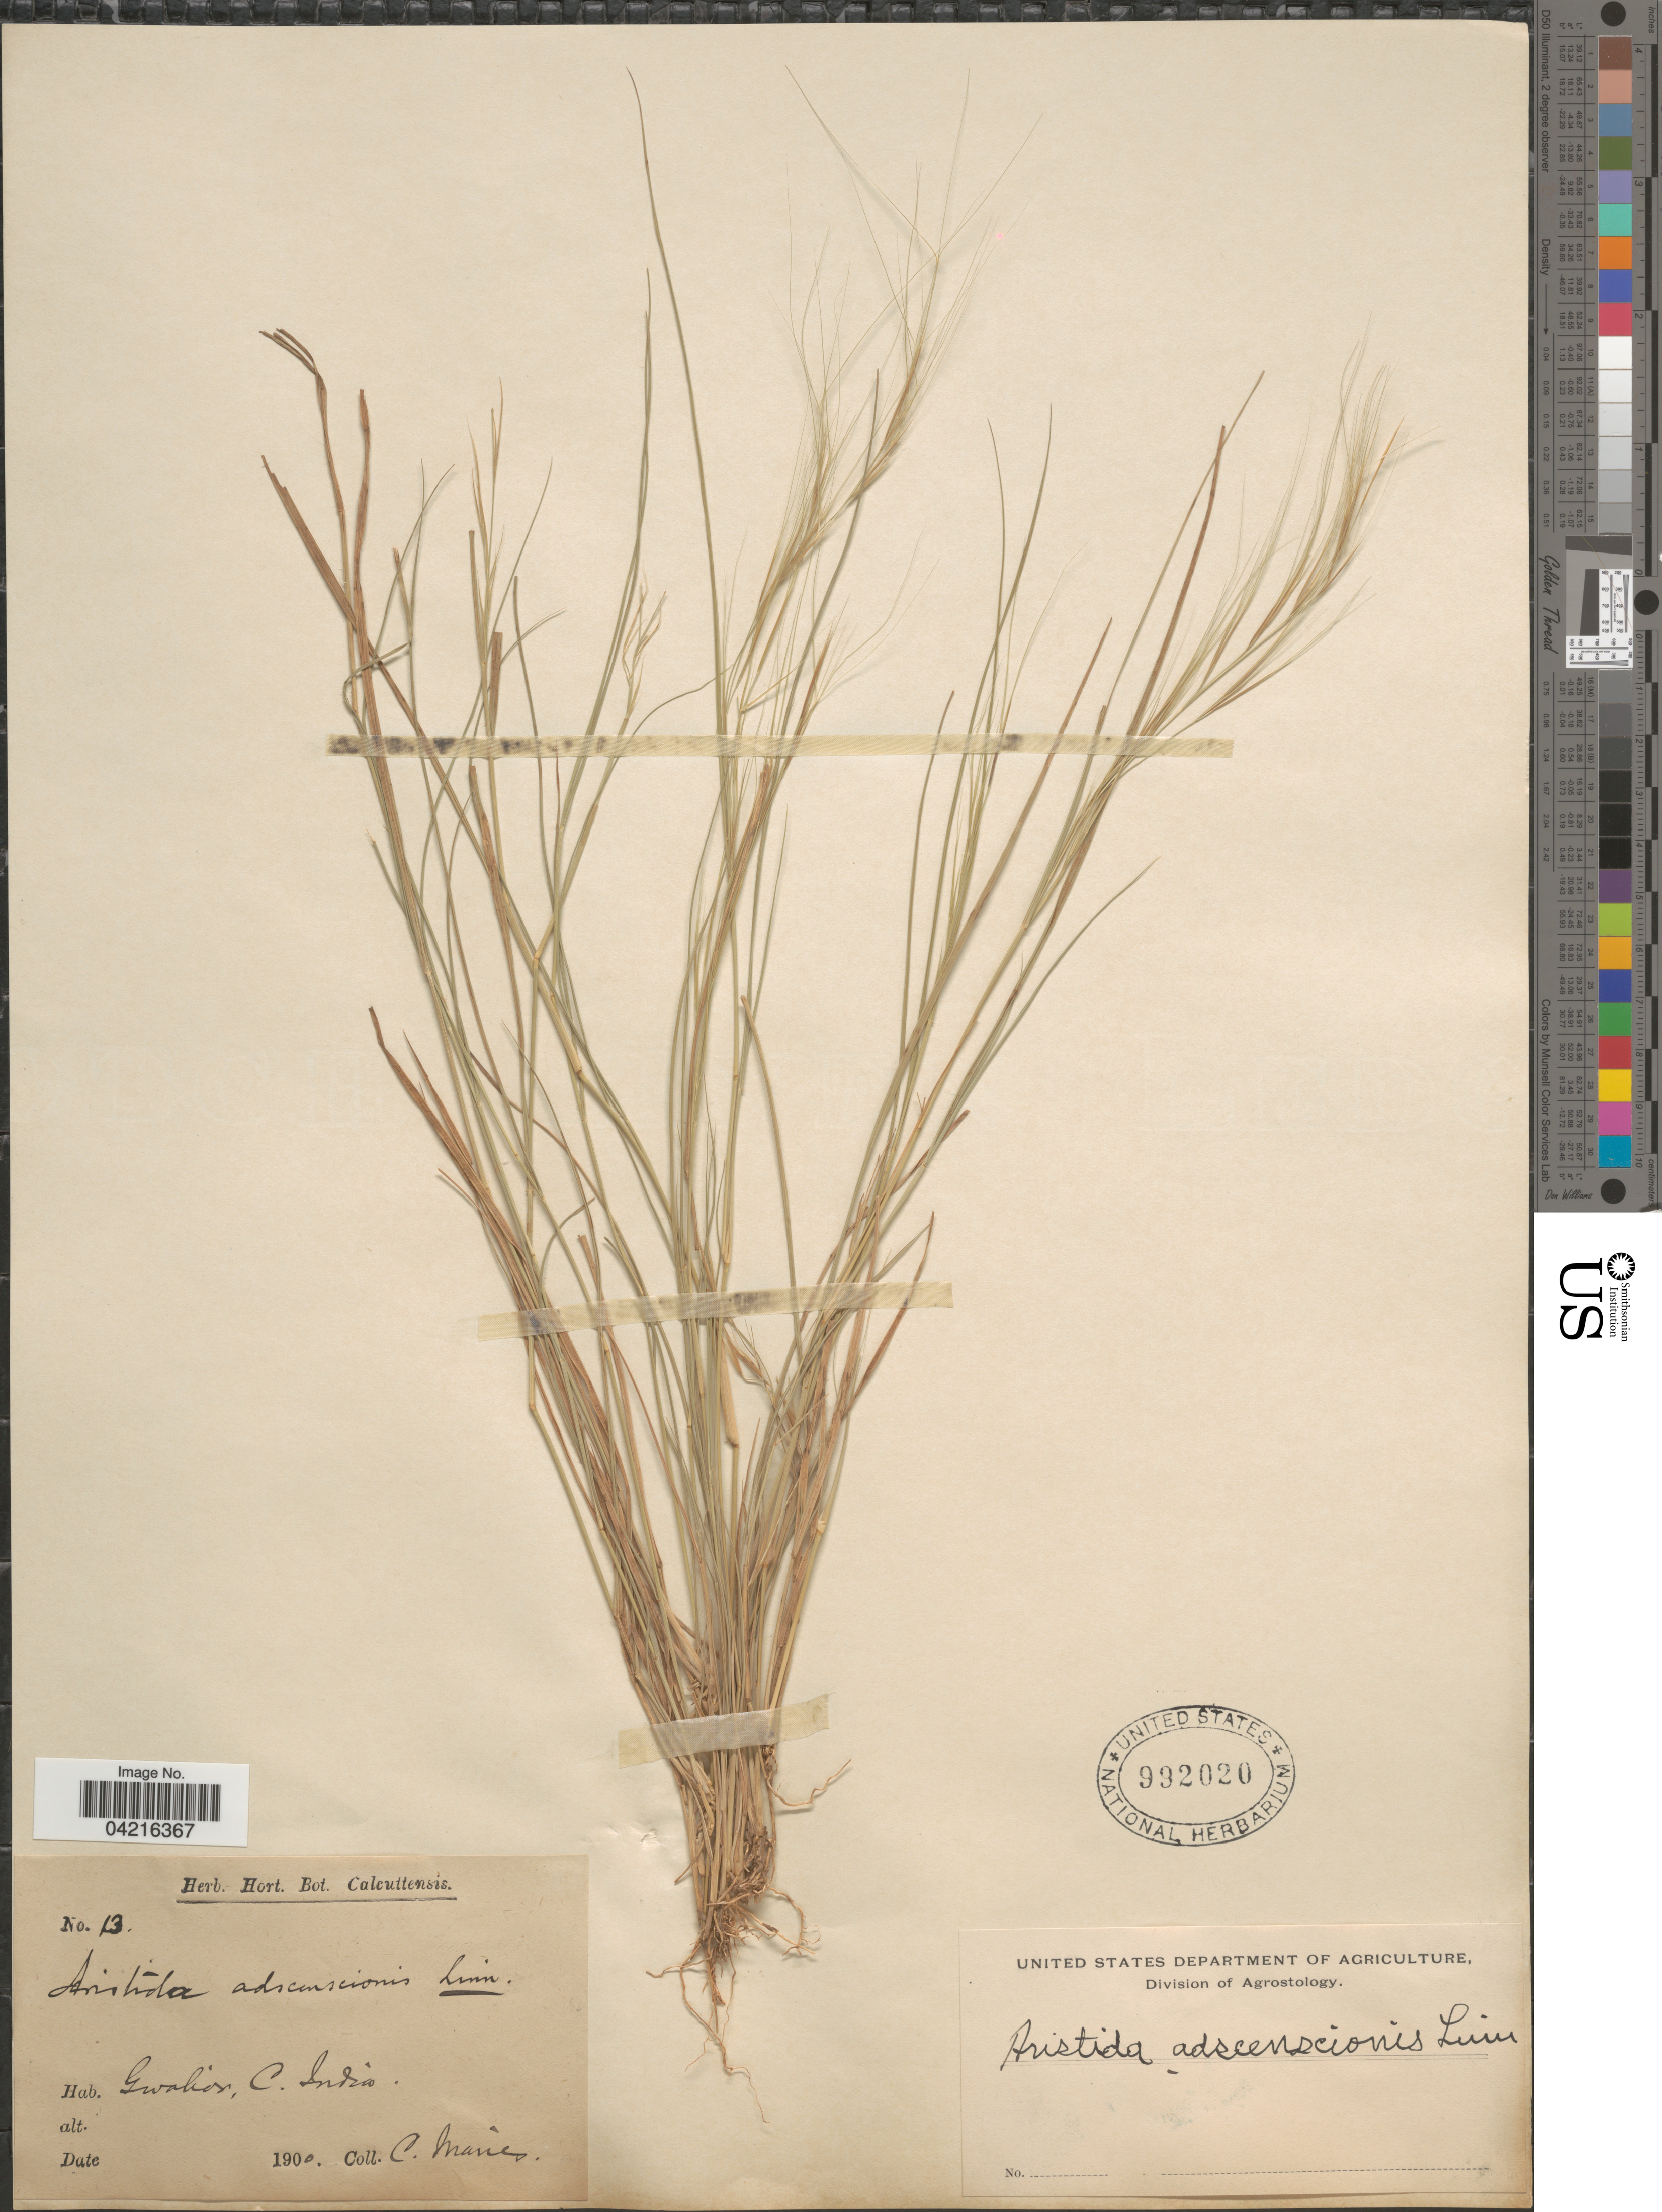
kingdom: Plantae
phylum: Tracheophyta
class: Liliopsida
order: Poales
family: Poaceae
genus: Aristida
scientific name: Aristida adscensionis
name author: L.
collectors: C. Maries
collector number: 13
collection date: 1900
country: India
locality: Gwalior, C. India.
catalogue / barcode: US 992020